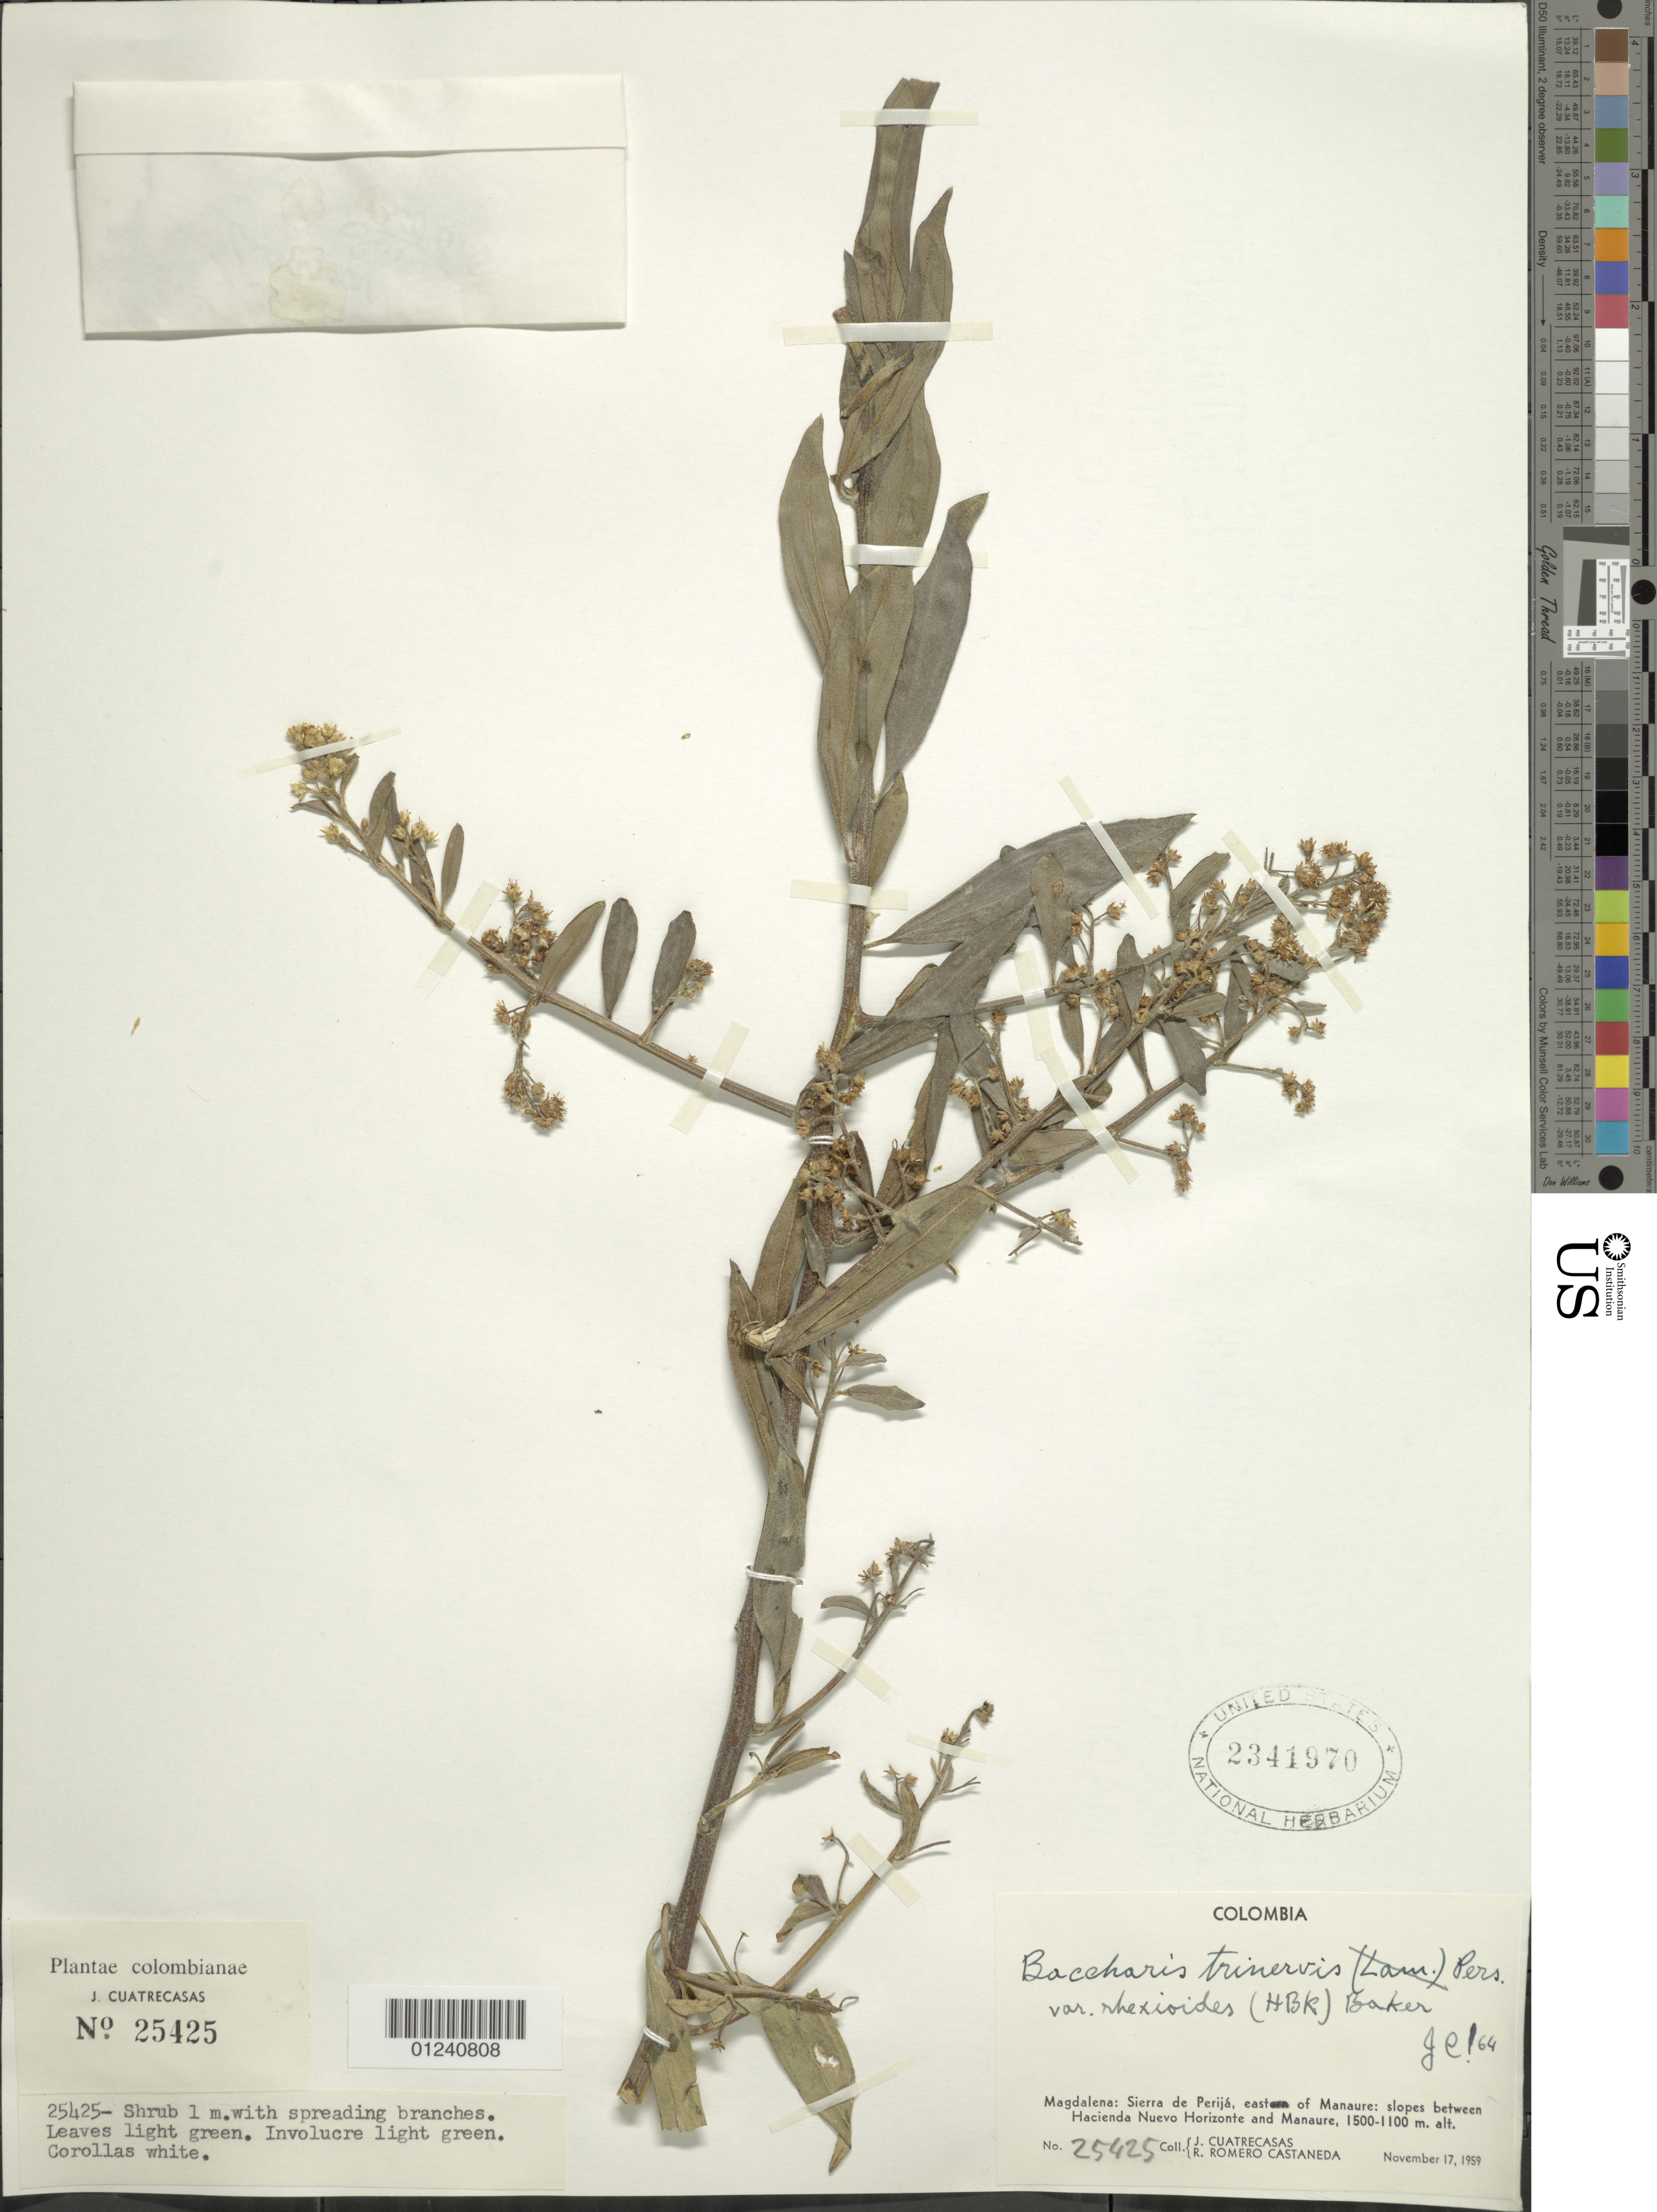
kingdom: Plantae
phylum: Tracheophyta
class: Magnoliopsida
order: Asterales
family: Asteraceae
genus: Baccharis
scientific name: Baccharis trinervis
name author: (Lam.) Pers.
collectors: J. Cuatrecasas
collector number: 25425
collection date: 1959-11-17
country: Colombia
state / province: Magdalena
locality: Sierra de Perijá, east of Manaure: slopes between Hacienda Nuevo Horizonte and Manaure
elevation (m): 1100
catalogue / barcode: US 2341970